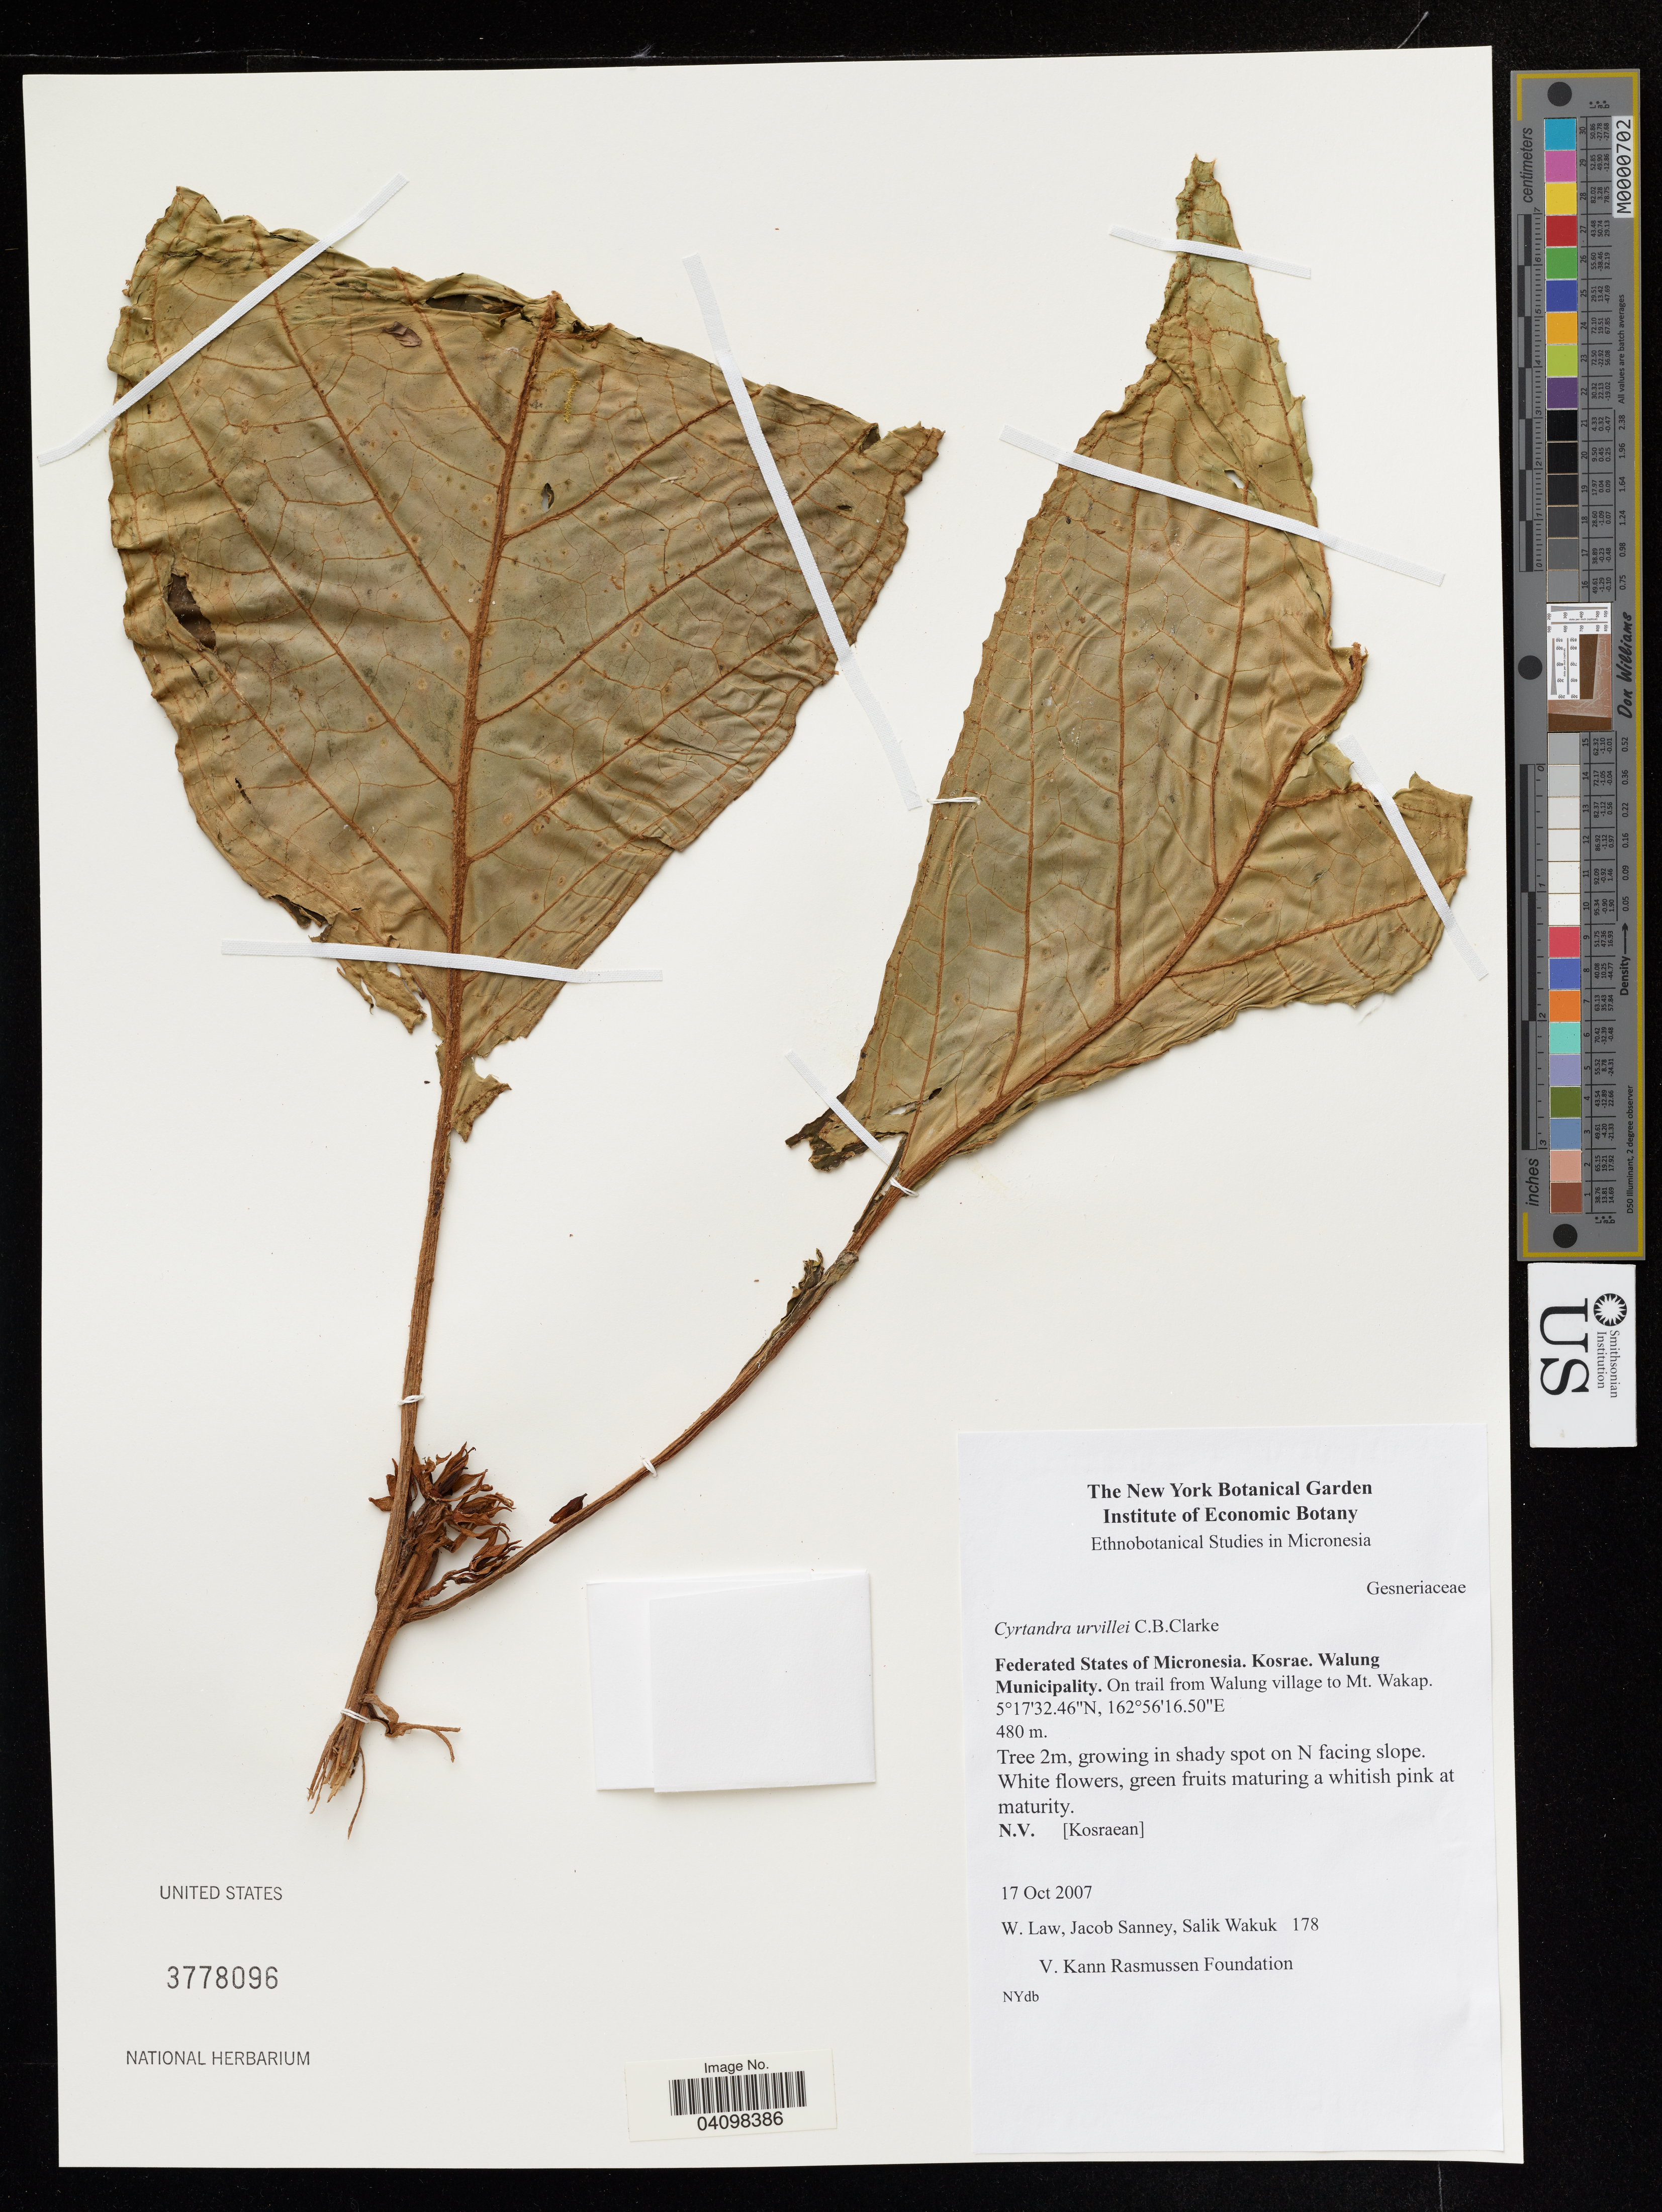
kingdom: Plantae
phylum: Tracheophyta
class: Magnoliopsida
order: Lamiales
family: Gesneriaceae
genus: Cyrtandra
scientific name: Cyrtandra urvillei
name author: C.B. Clarke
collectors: W. Law & S. Wakuk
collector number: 178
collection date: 2007-10-17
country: Micronesia, Federated States of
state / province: Kosrae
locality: Walung Municipality. On trail from Walung village to Mt. Wakap.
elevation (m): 480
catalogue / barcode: US 3778096